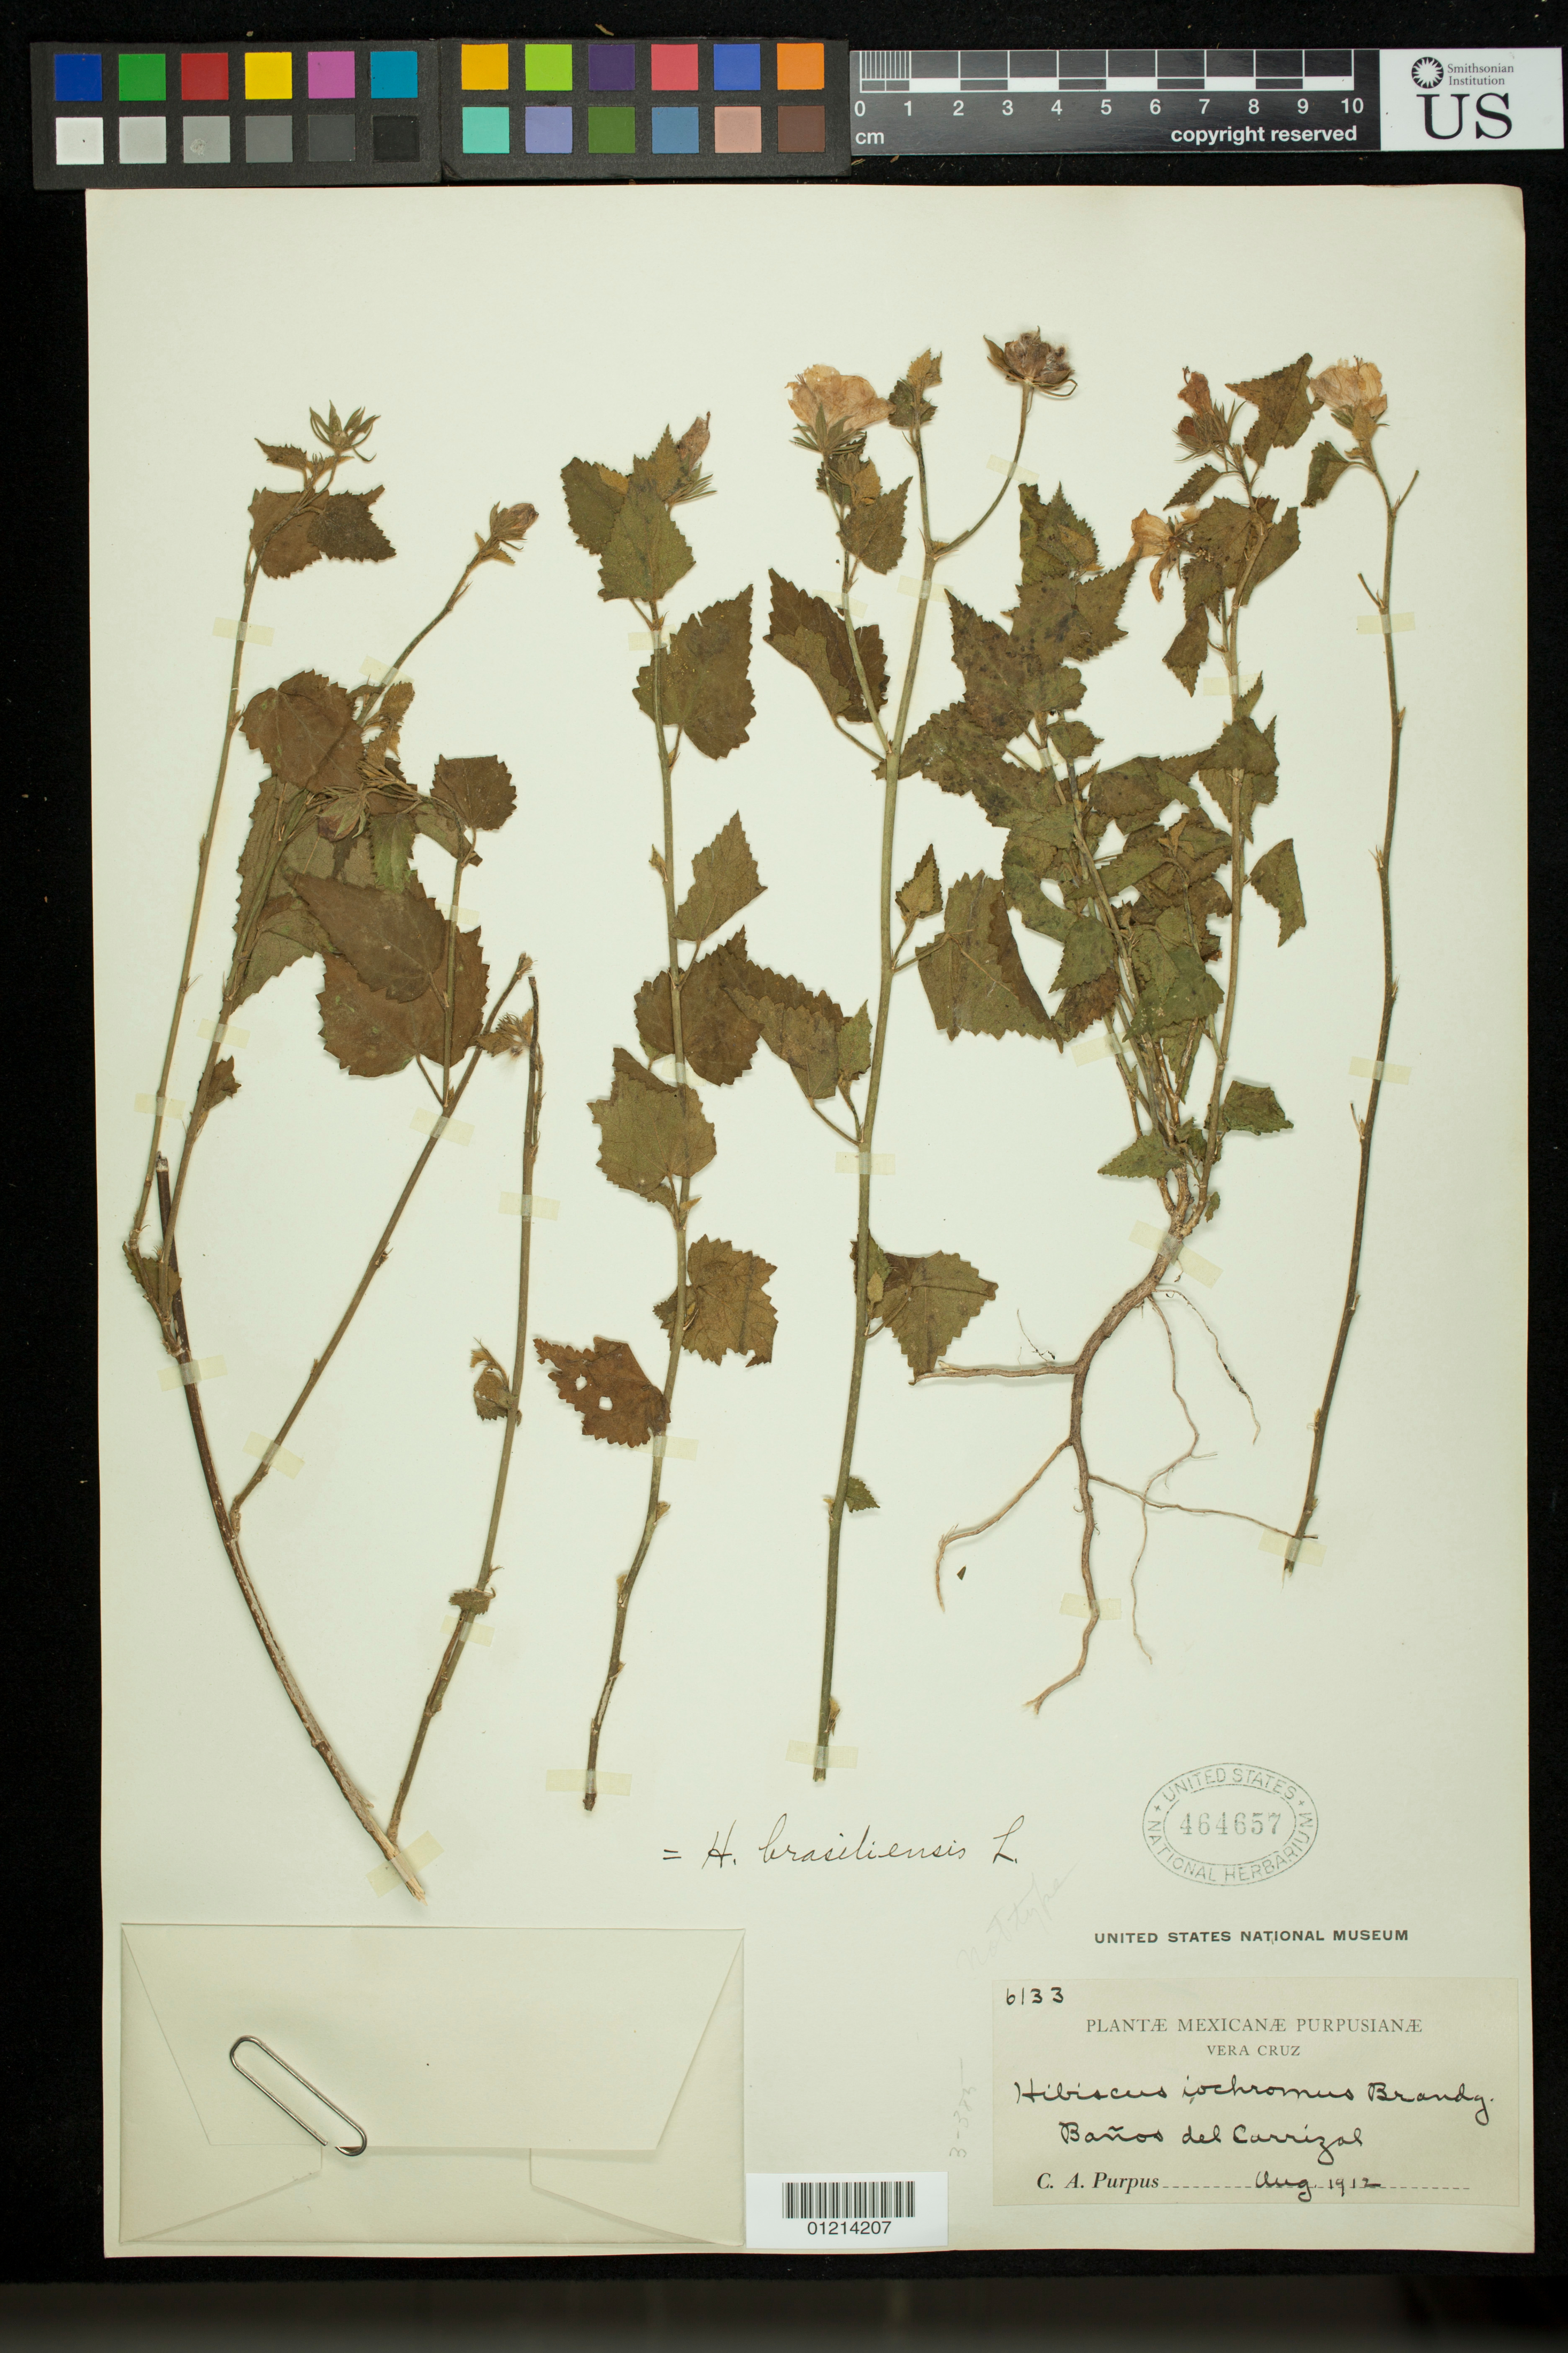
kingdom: Plantae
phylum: Tracheophyta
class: Magnoliopsida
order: Malvales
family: Malvaceae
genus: Hibiscus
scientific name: Hibiscus phoeniceus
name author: Jacq.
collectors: C. A. Purpus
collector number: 6133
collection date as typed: Aug 1912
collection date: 1912-08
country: Mexico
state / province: Veracruz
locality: Baños del Carrizal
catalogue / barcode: US 464657